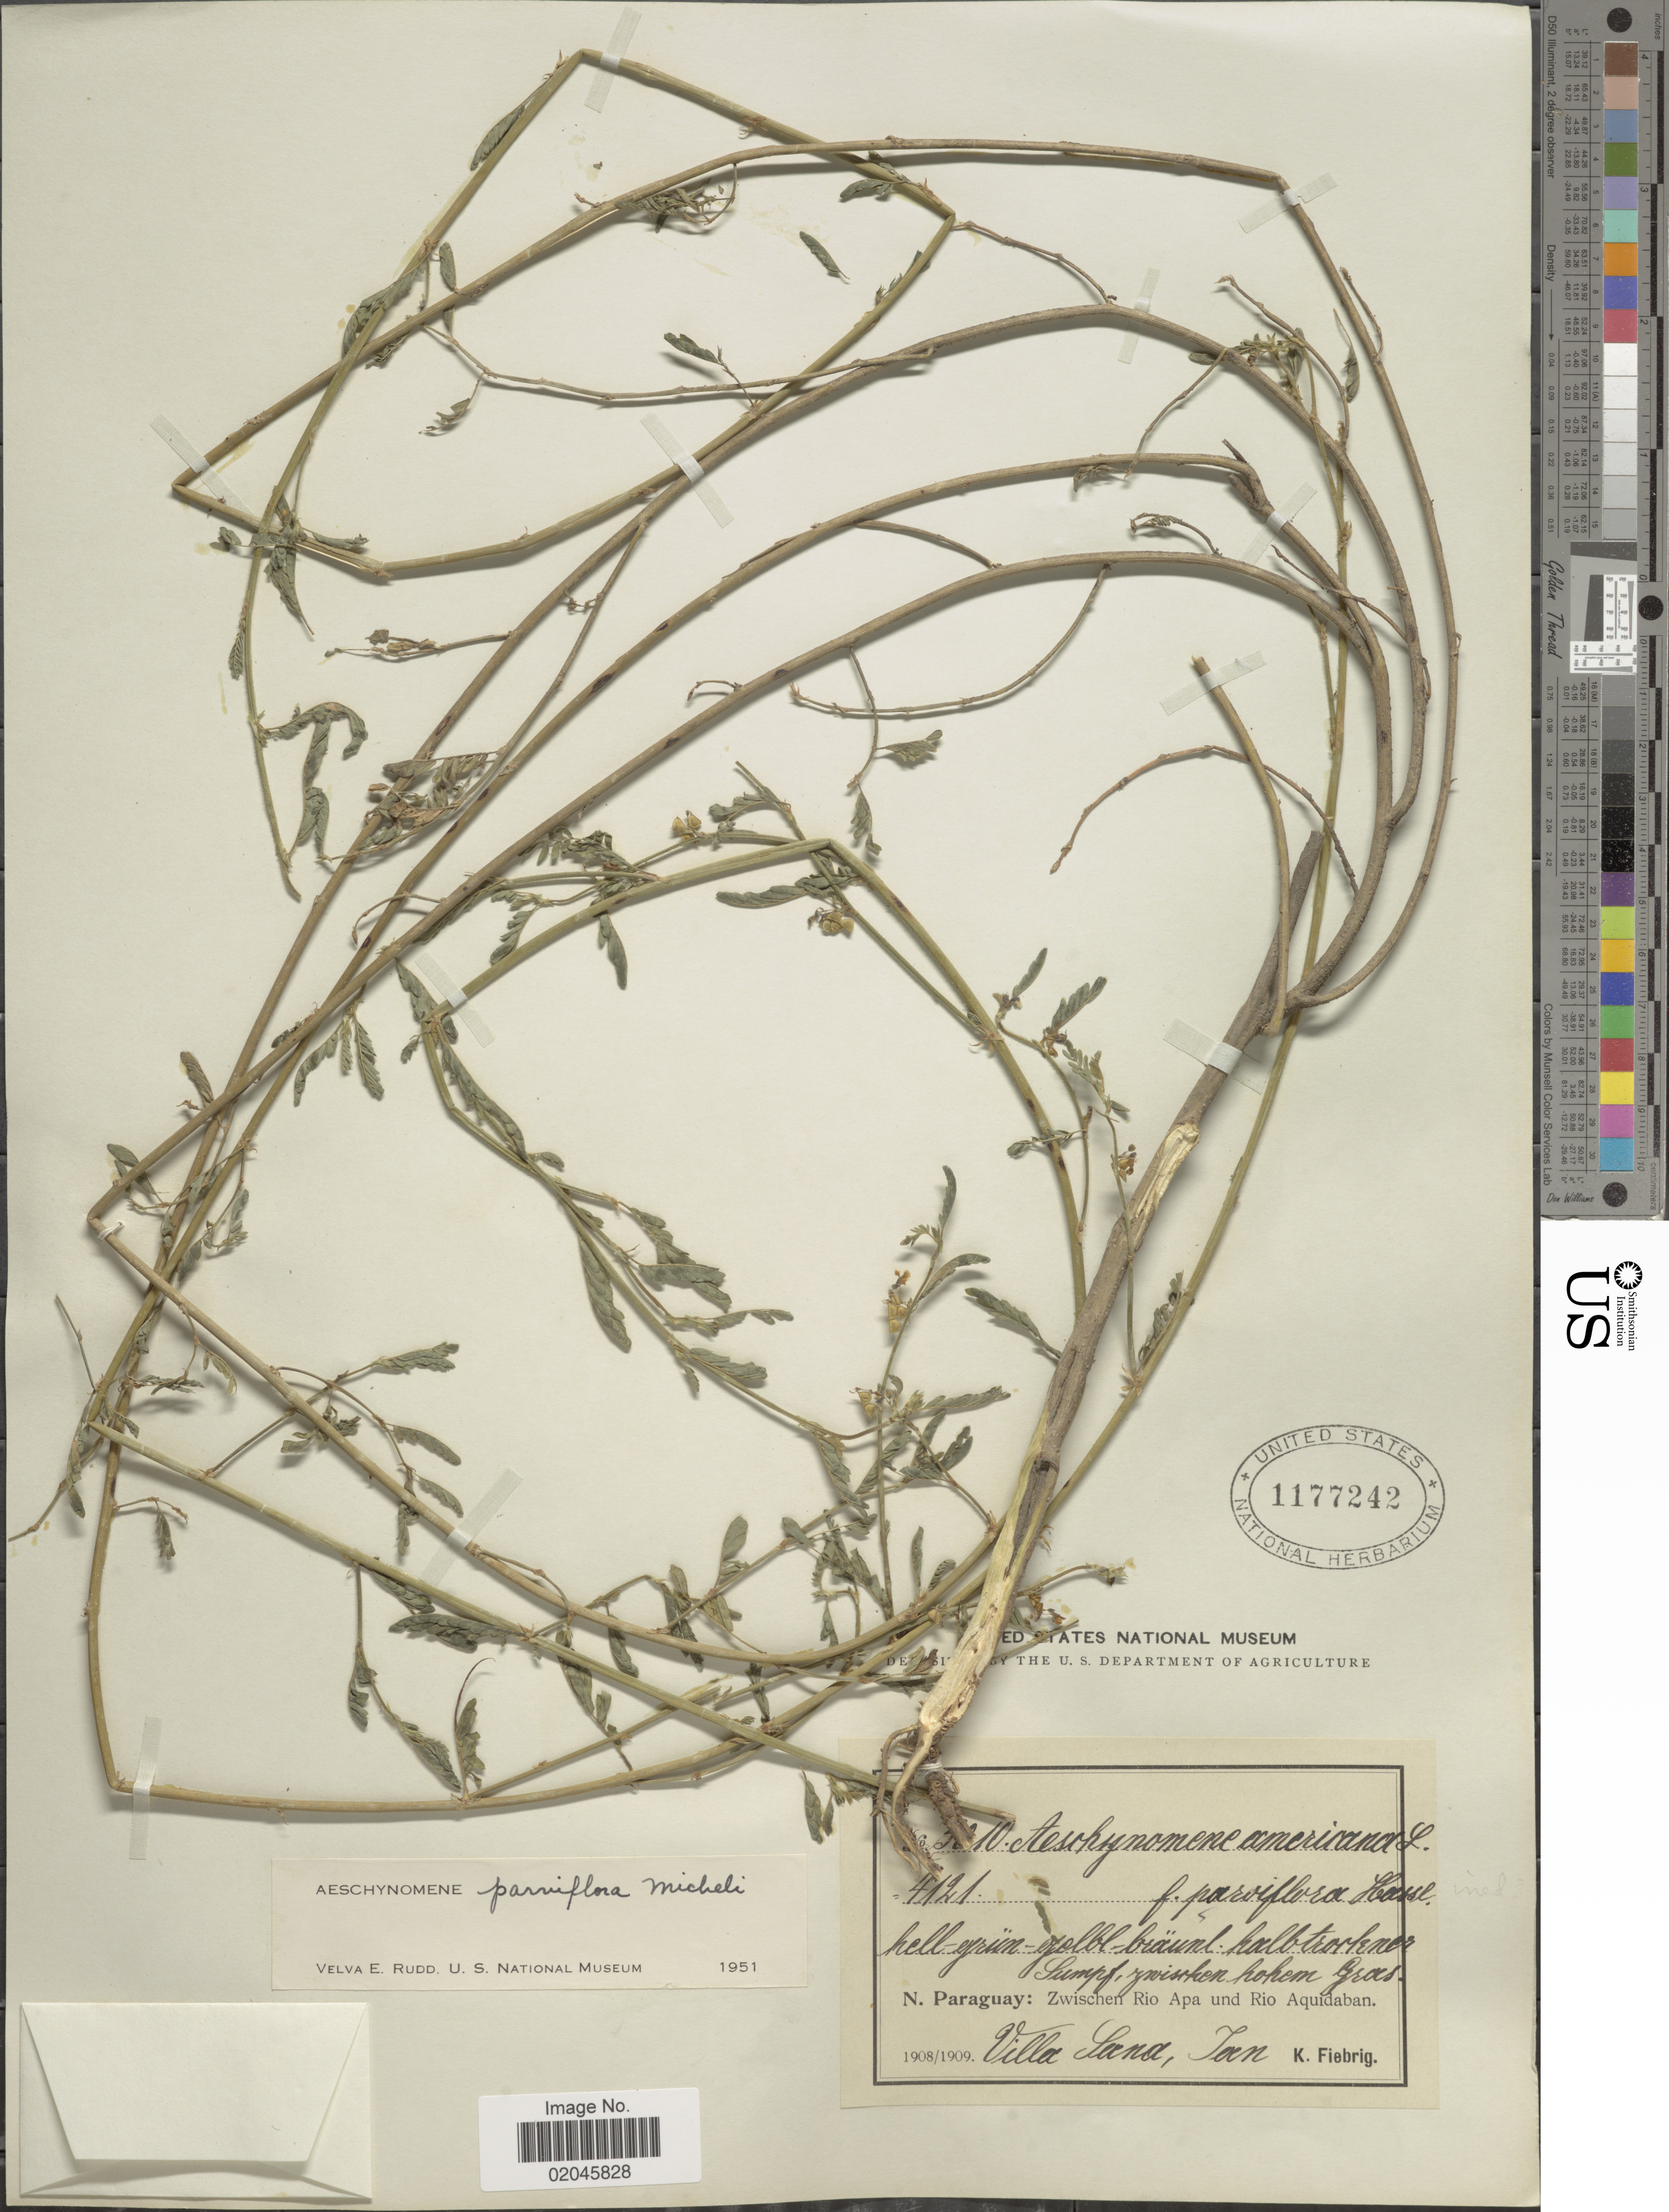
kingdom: Plantae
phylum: Tracheophyta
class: Magnoliopsida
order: Fabales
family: Fabaceae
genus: Aeschynomene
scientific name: Aeschynomene parviflora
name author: Micheli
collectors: K. Fiebrig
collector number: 52*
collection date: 1908/1909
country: Paraguay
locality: N. Paraguay: Zwischen Rio Apa und Rio Aquidaban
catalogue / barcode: US 1177242